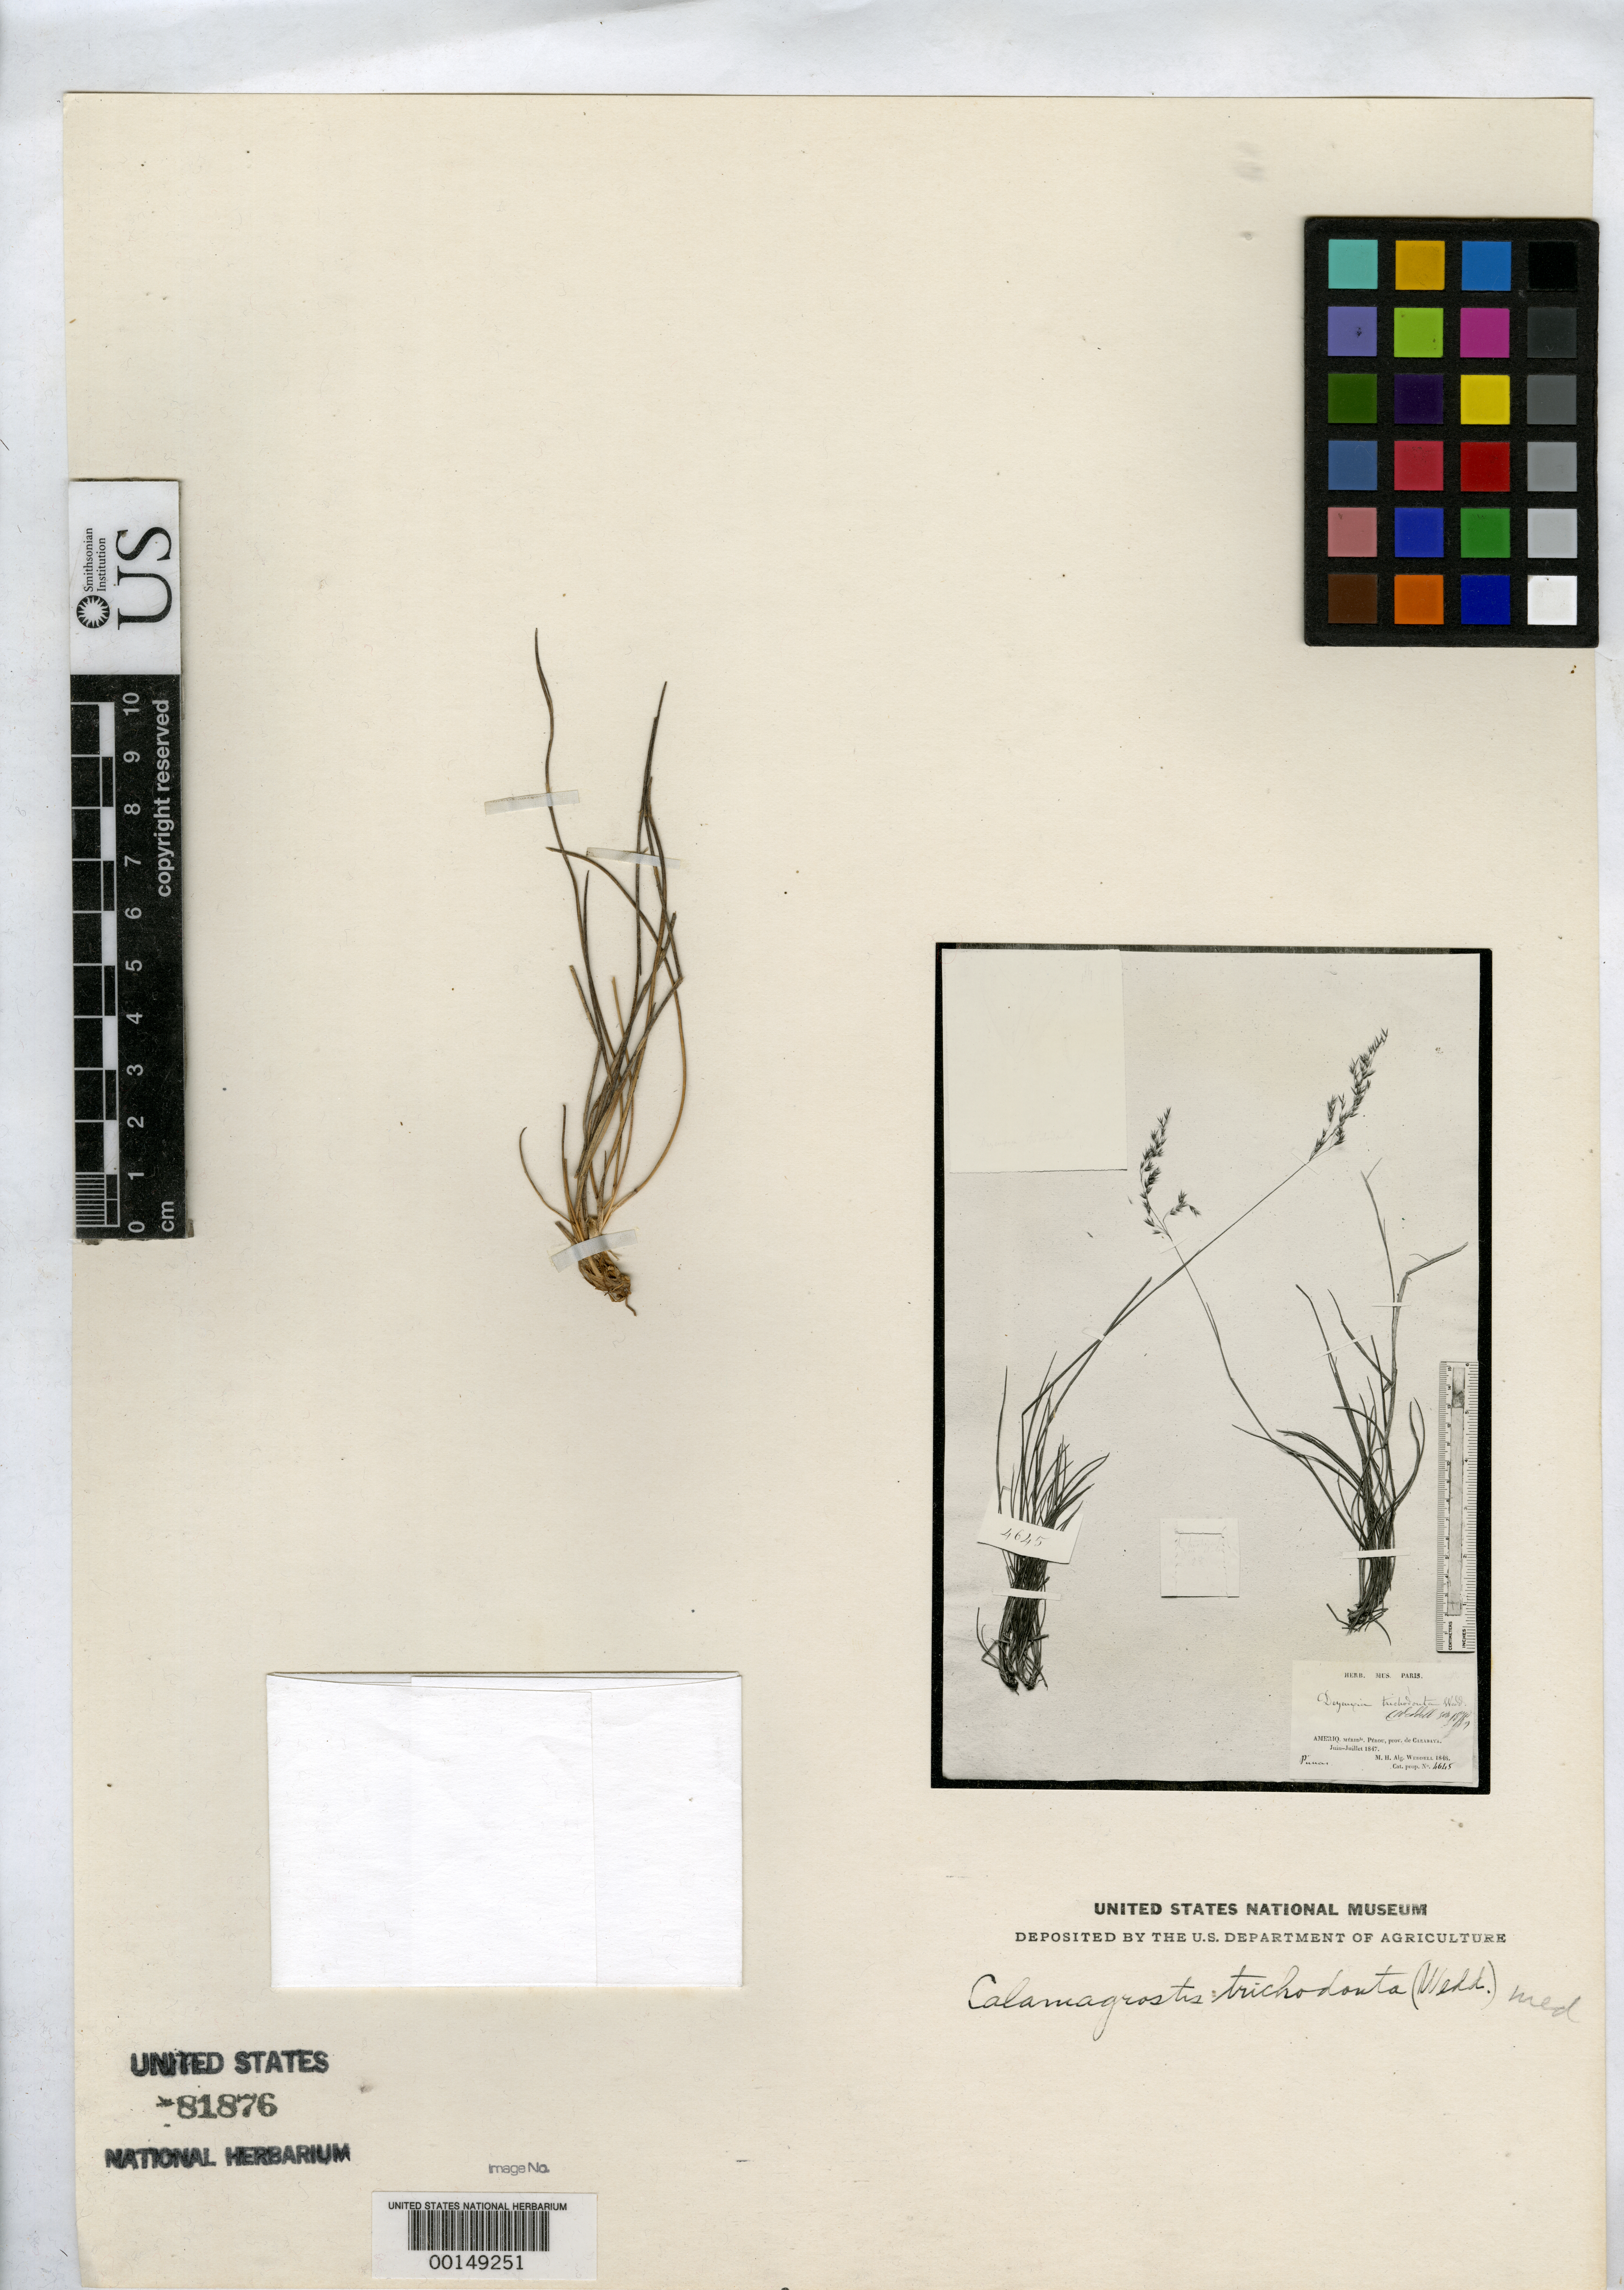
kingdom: Plantae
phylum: Tracheophyta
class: Liliopsida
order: Poales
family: Poaceae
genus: Deyeuxia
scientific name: Deyeuxia trichodonta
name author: Wedd.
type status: Type Collection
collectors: H. A. Weddell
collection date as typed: Jun 1847 to -- Jul 1847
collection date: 1847-06/1847-07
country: Ecuador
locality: CaraBaya.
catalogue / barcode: US 81876